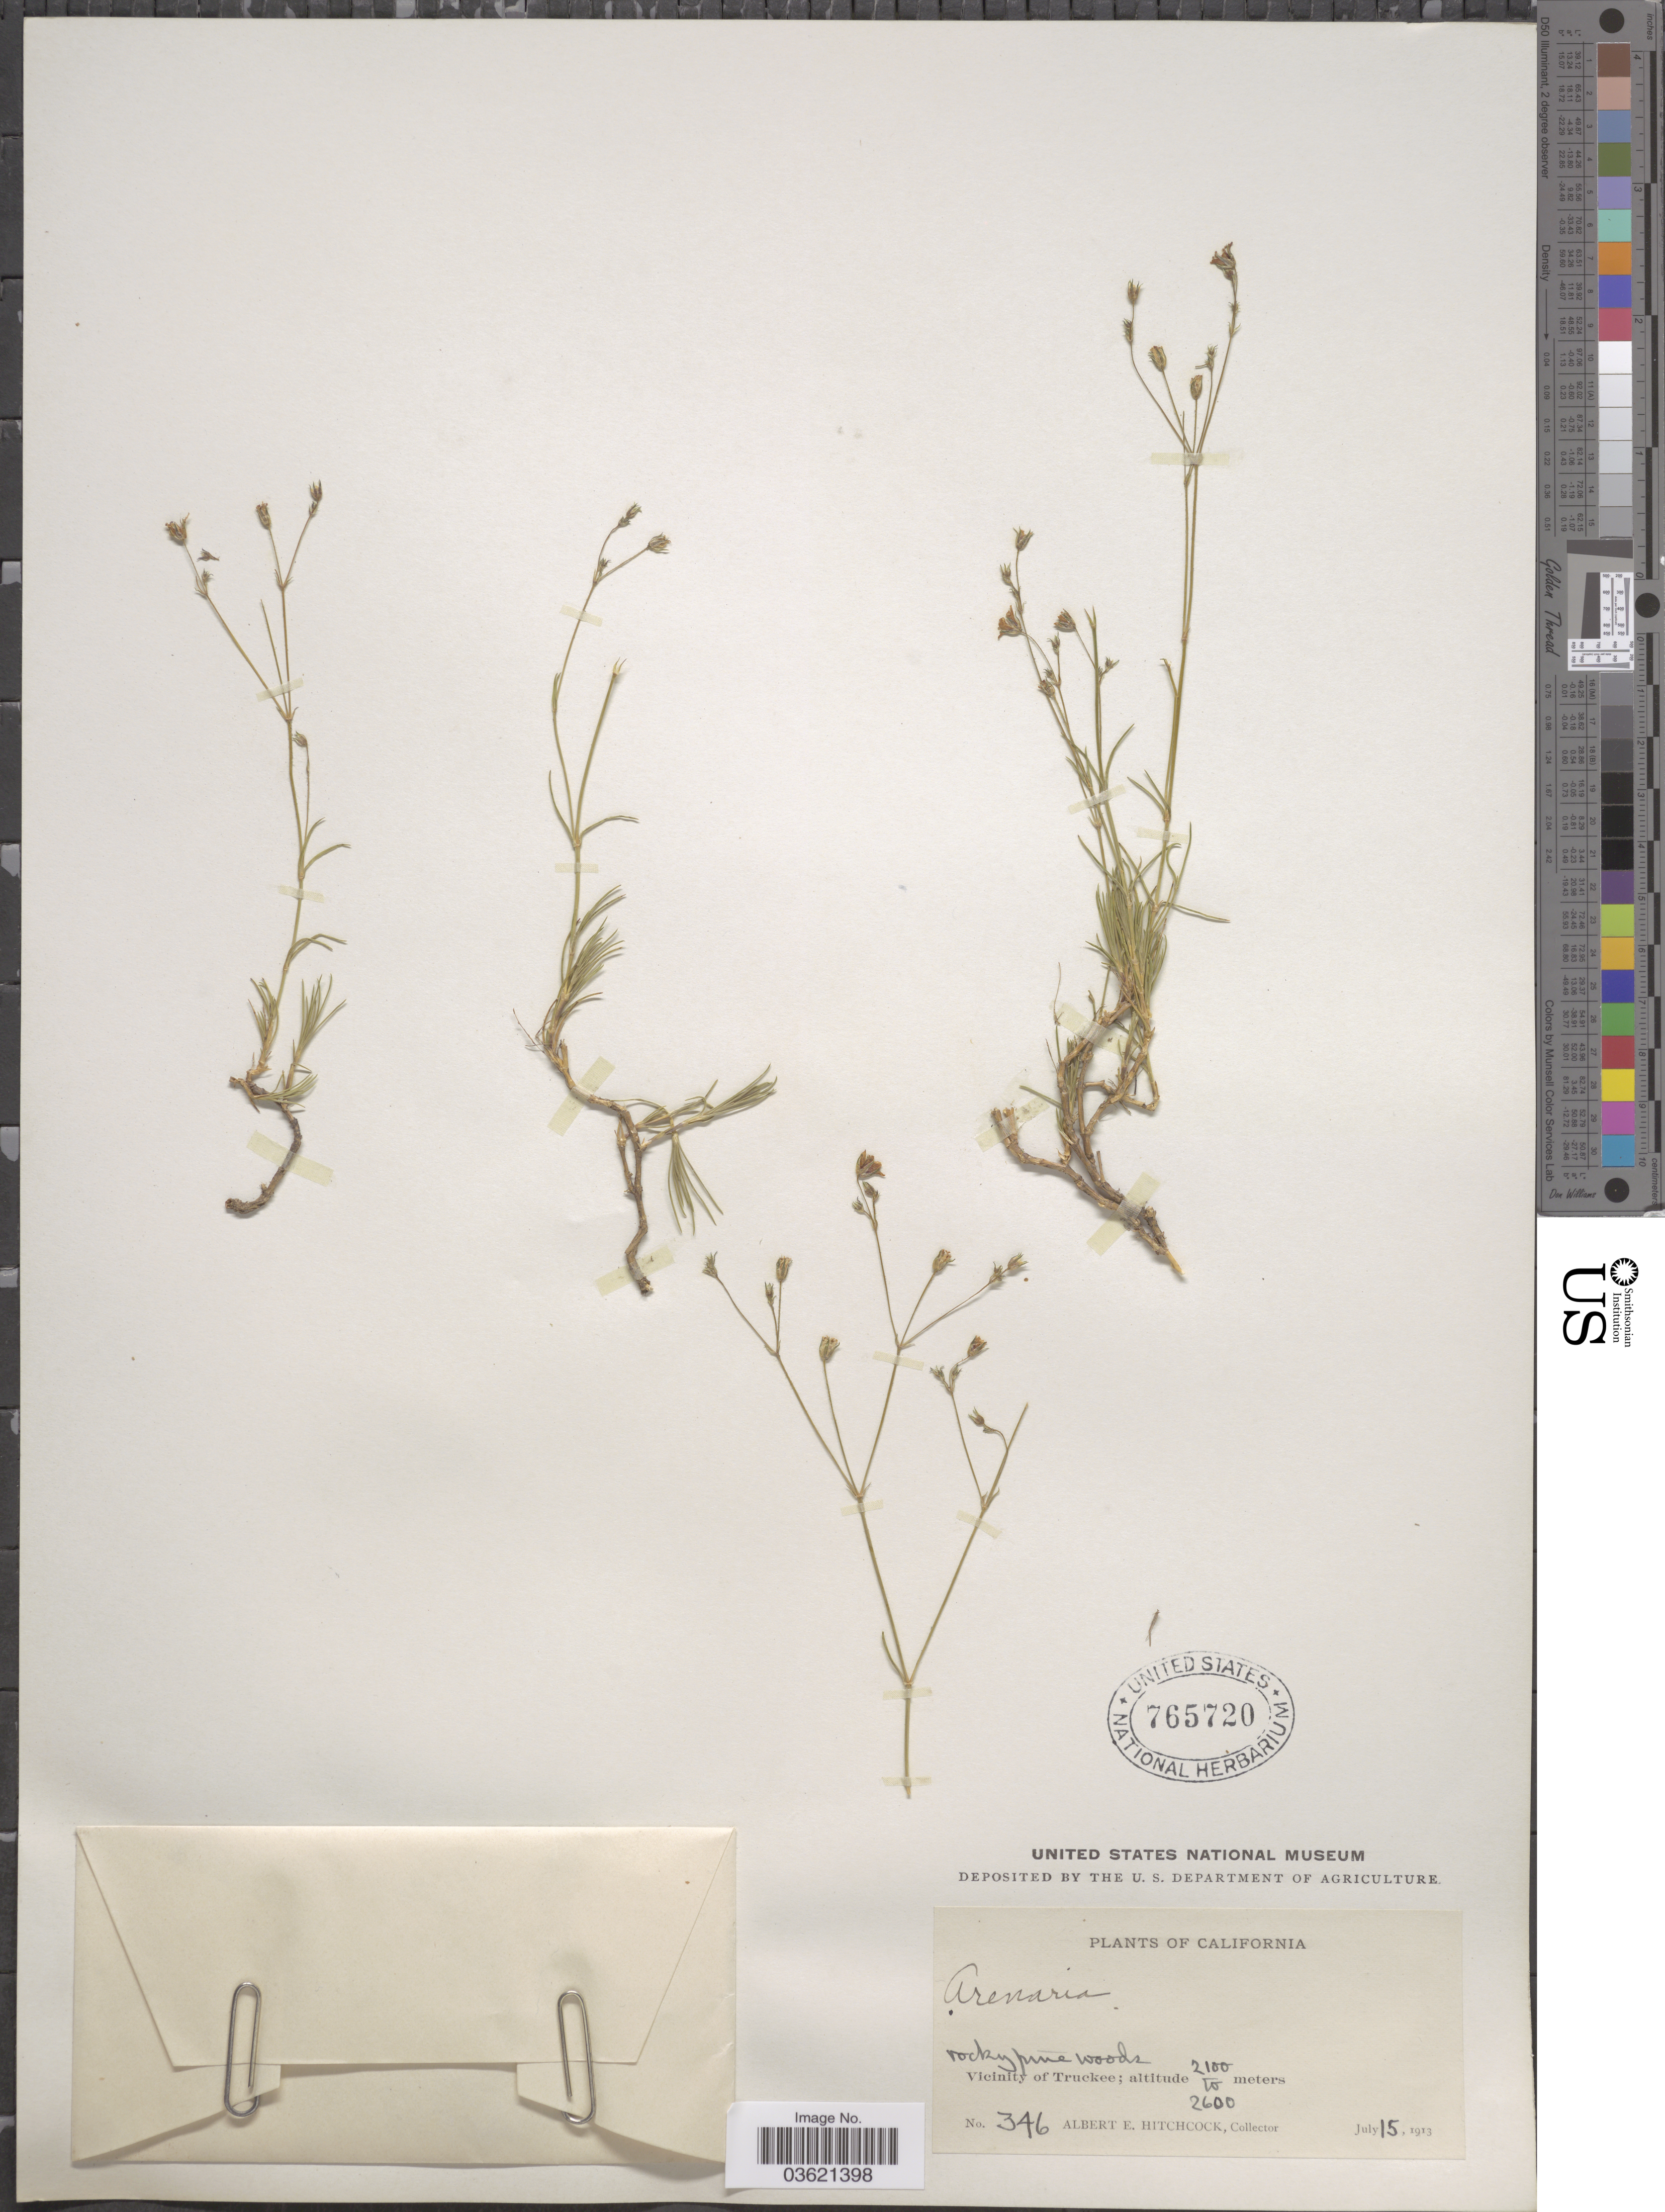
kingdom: Plantae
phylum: Tracheophyta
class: Magnoliopsida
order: Caryophyllales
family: Caryophyllaceae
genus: Arenaria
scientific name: Arenaria sp.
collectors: A. Hitchcock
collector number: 346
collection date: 1913-07-15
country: United States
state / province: California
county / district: Nevada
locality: Vicinity of Truckee.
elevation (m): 2100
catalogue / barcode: US 765720